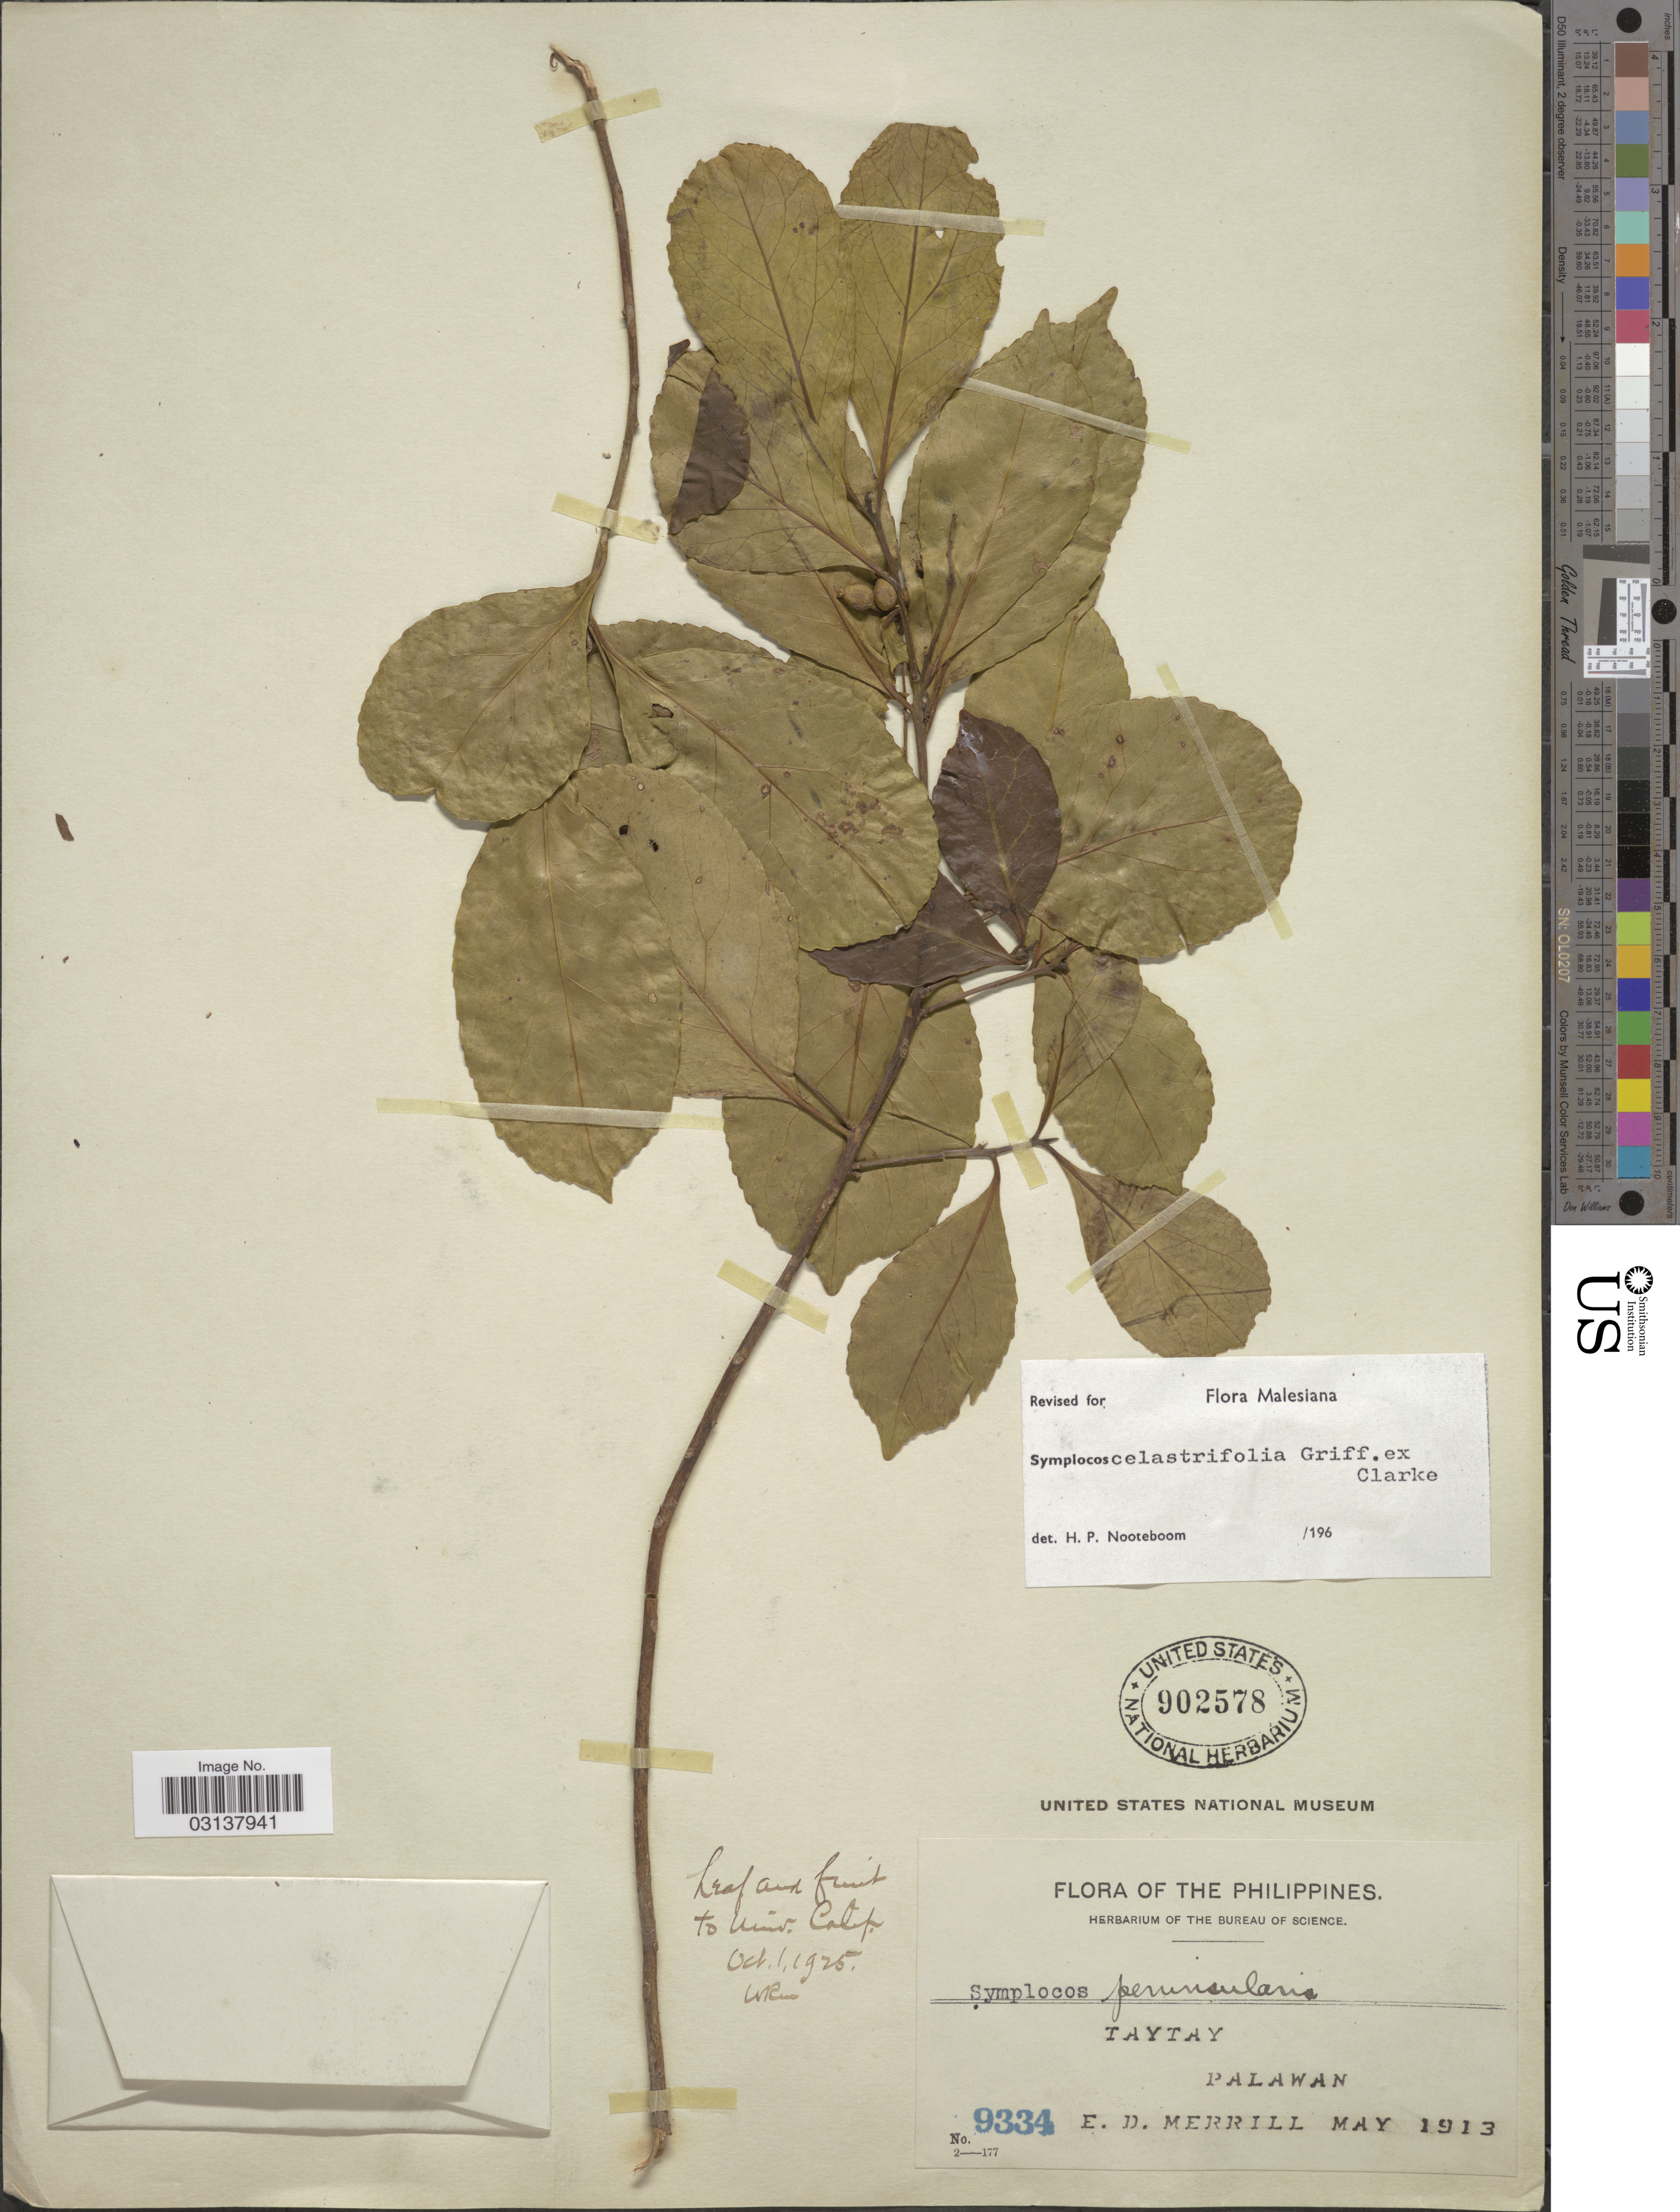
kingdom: Plantae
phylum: Tracheophyta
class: Magnoliopsida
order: Ericales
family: Symplocaceae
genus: Symplocos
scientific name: Symplocos celastrifolia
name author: Griff. ex C.B. Clarke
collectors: E. D. Merrill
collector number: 9334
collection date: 1913-05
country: Philippines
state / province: Mimaropa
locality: The Philippines. Taytay. Palawan.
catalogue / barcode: US 902578